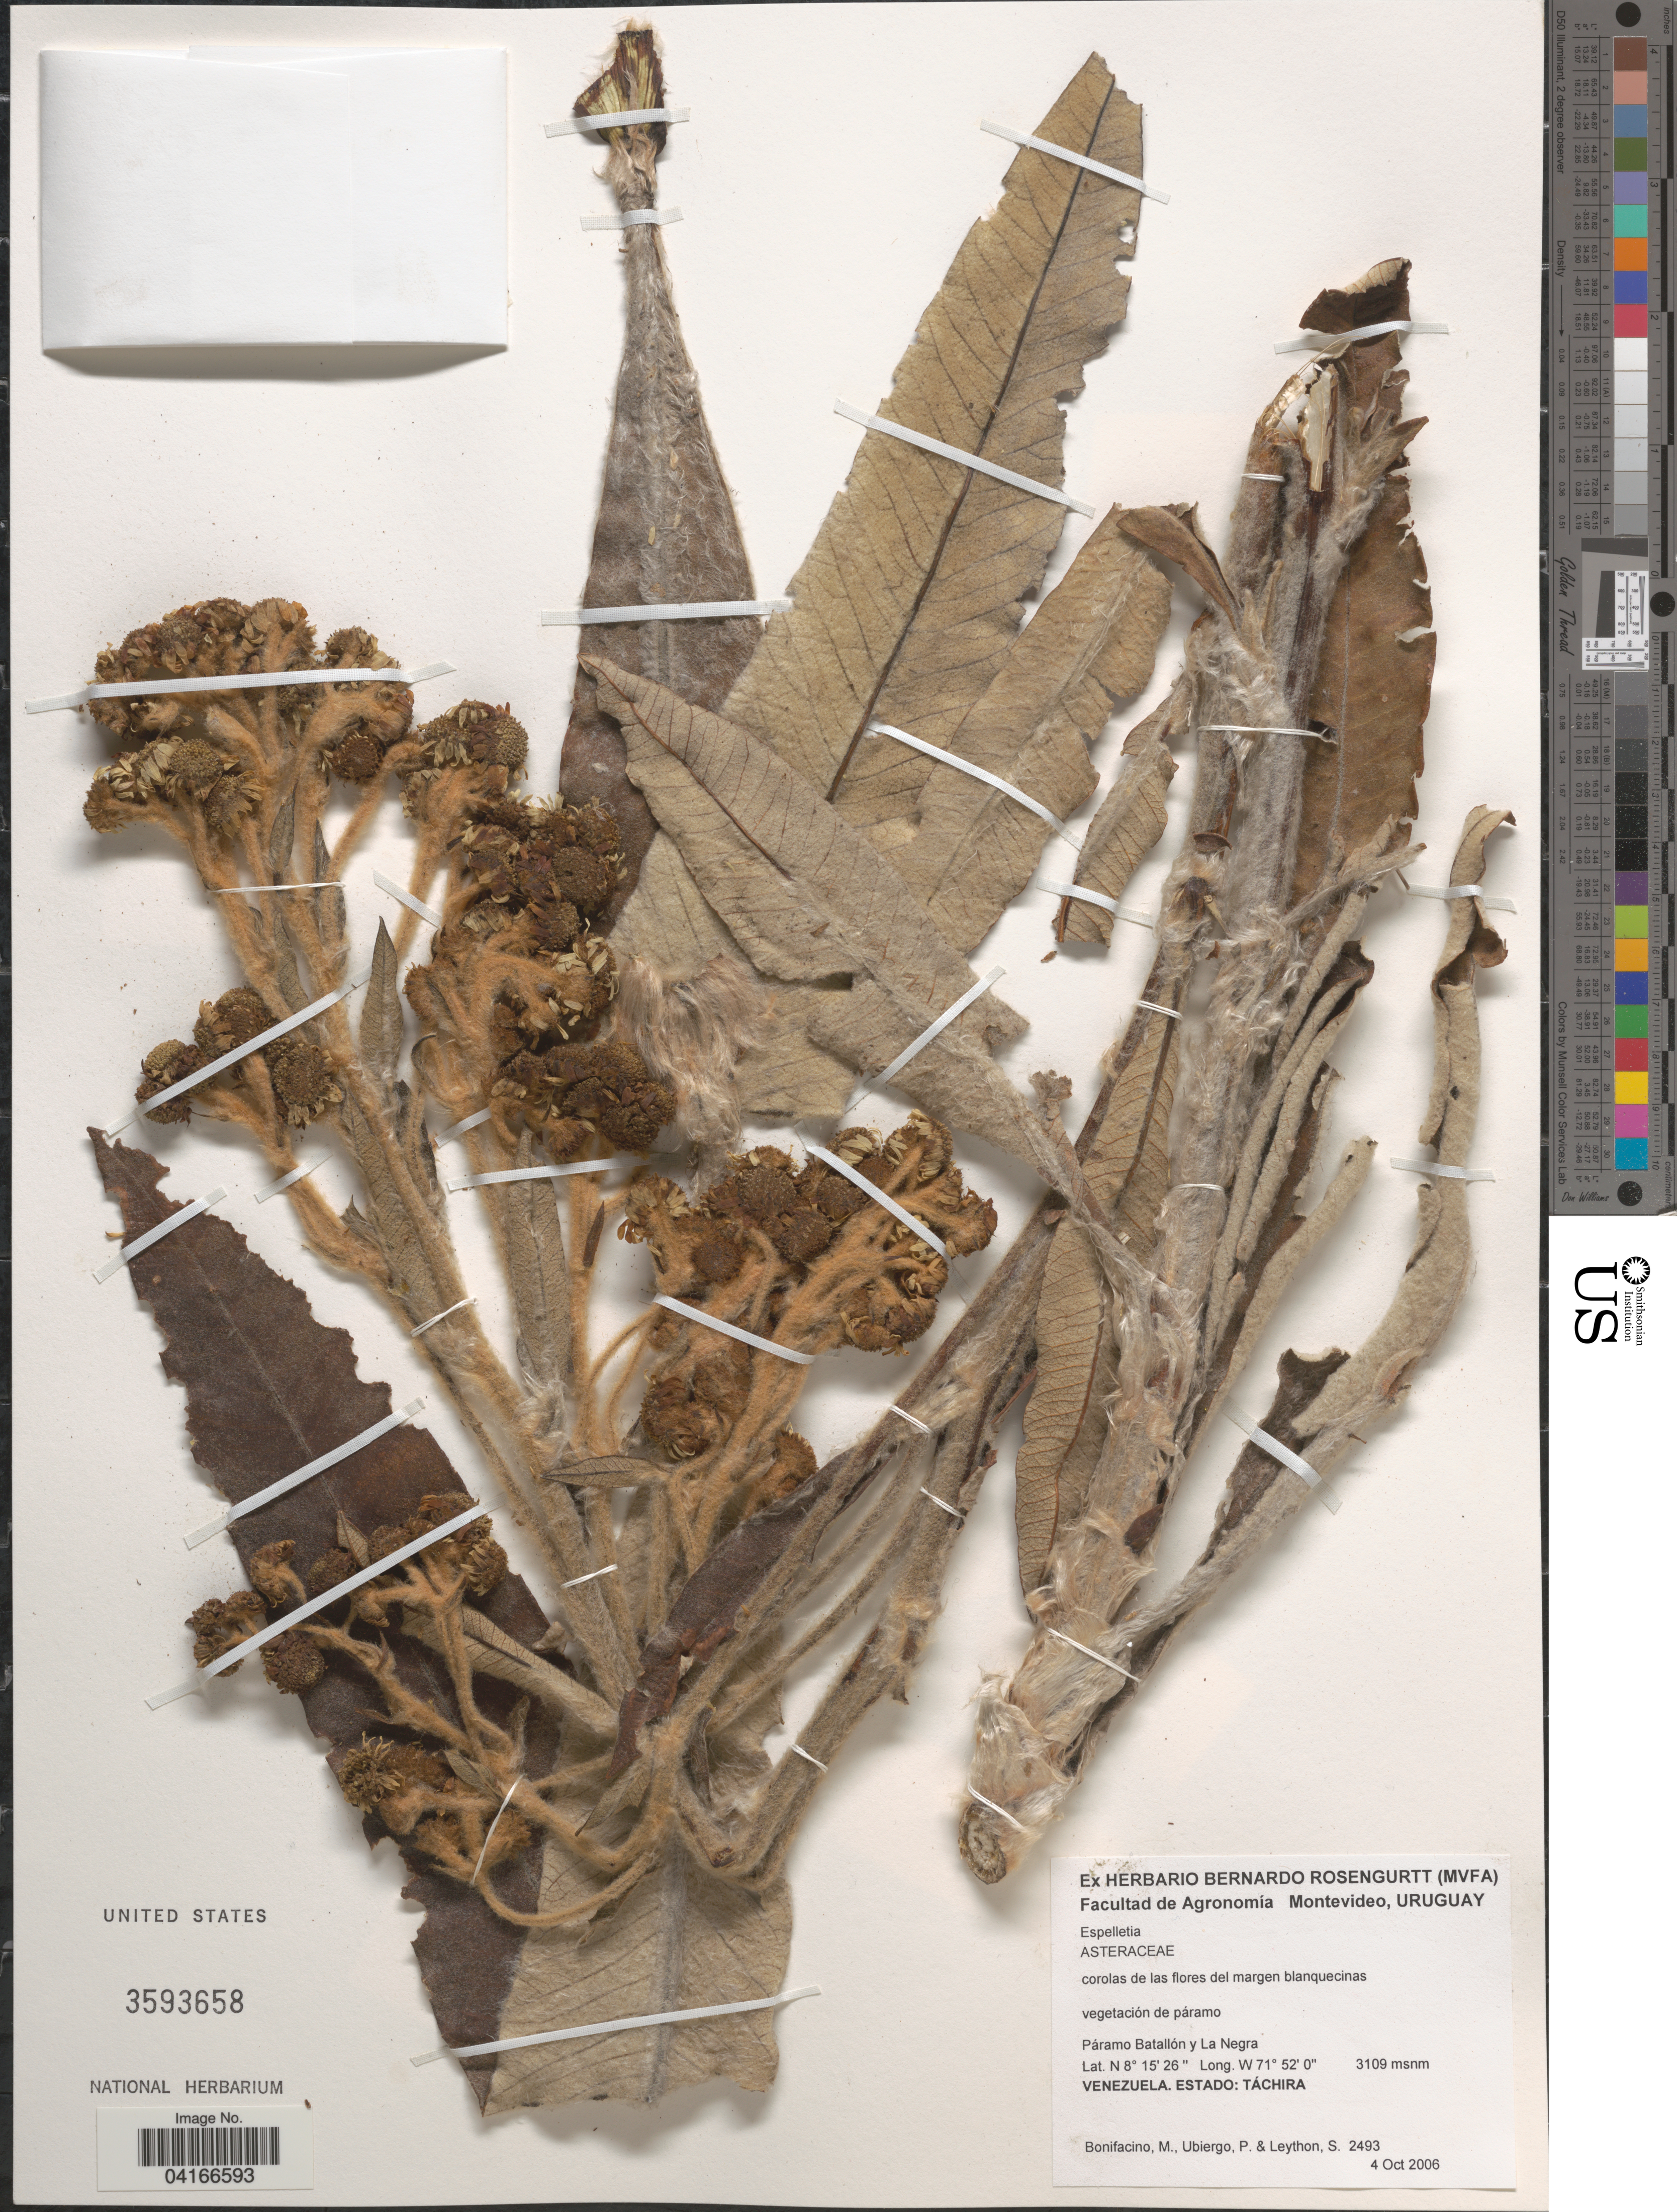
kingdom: Plantae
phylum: Tracheophyta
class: Magnoliopsida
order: Asterales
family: Asteraceae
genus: Espeletia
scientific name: Espeletia sp.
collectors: M. Bonifacino, P. Ubiergo & S. Leython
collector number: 2493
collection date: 2006-10-04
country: Venezuela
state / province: Tachira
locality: Páramo Batallón y La Negra.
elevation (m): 3109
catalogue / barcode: US 3593658